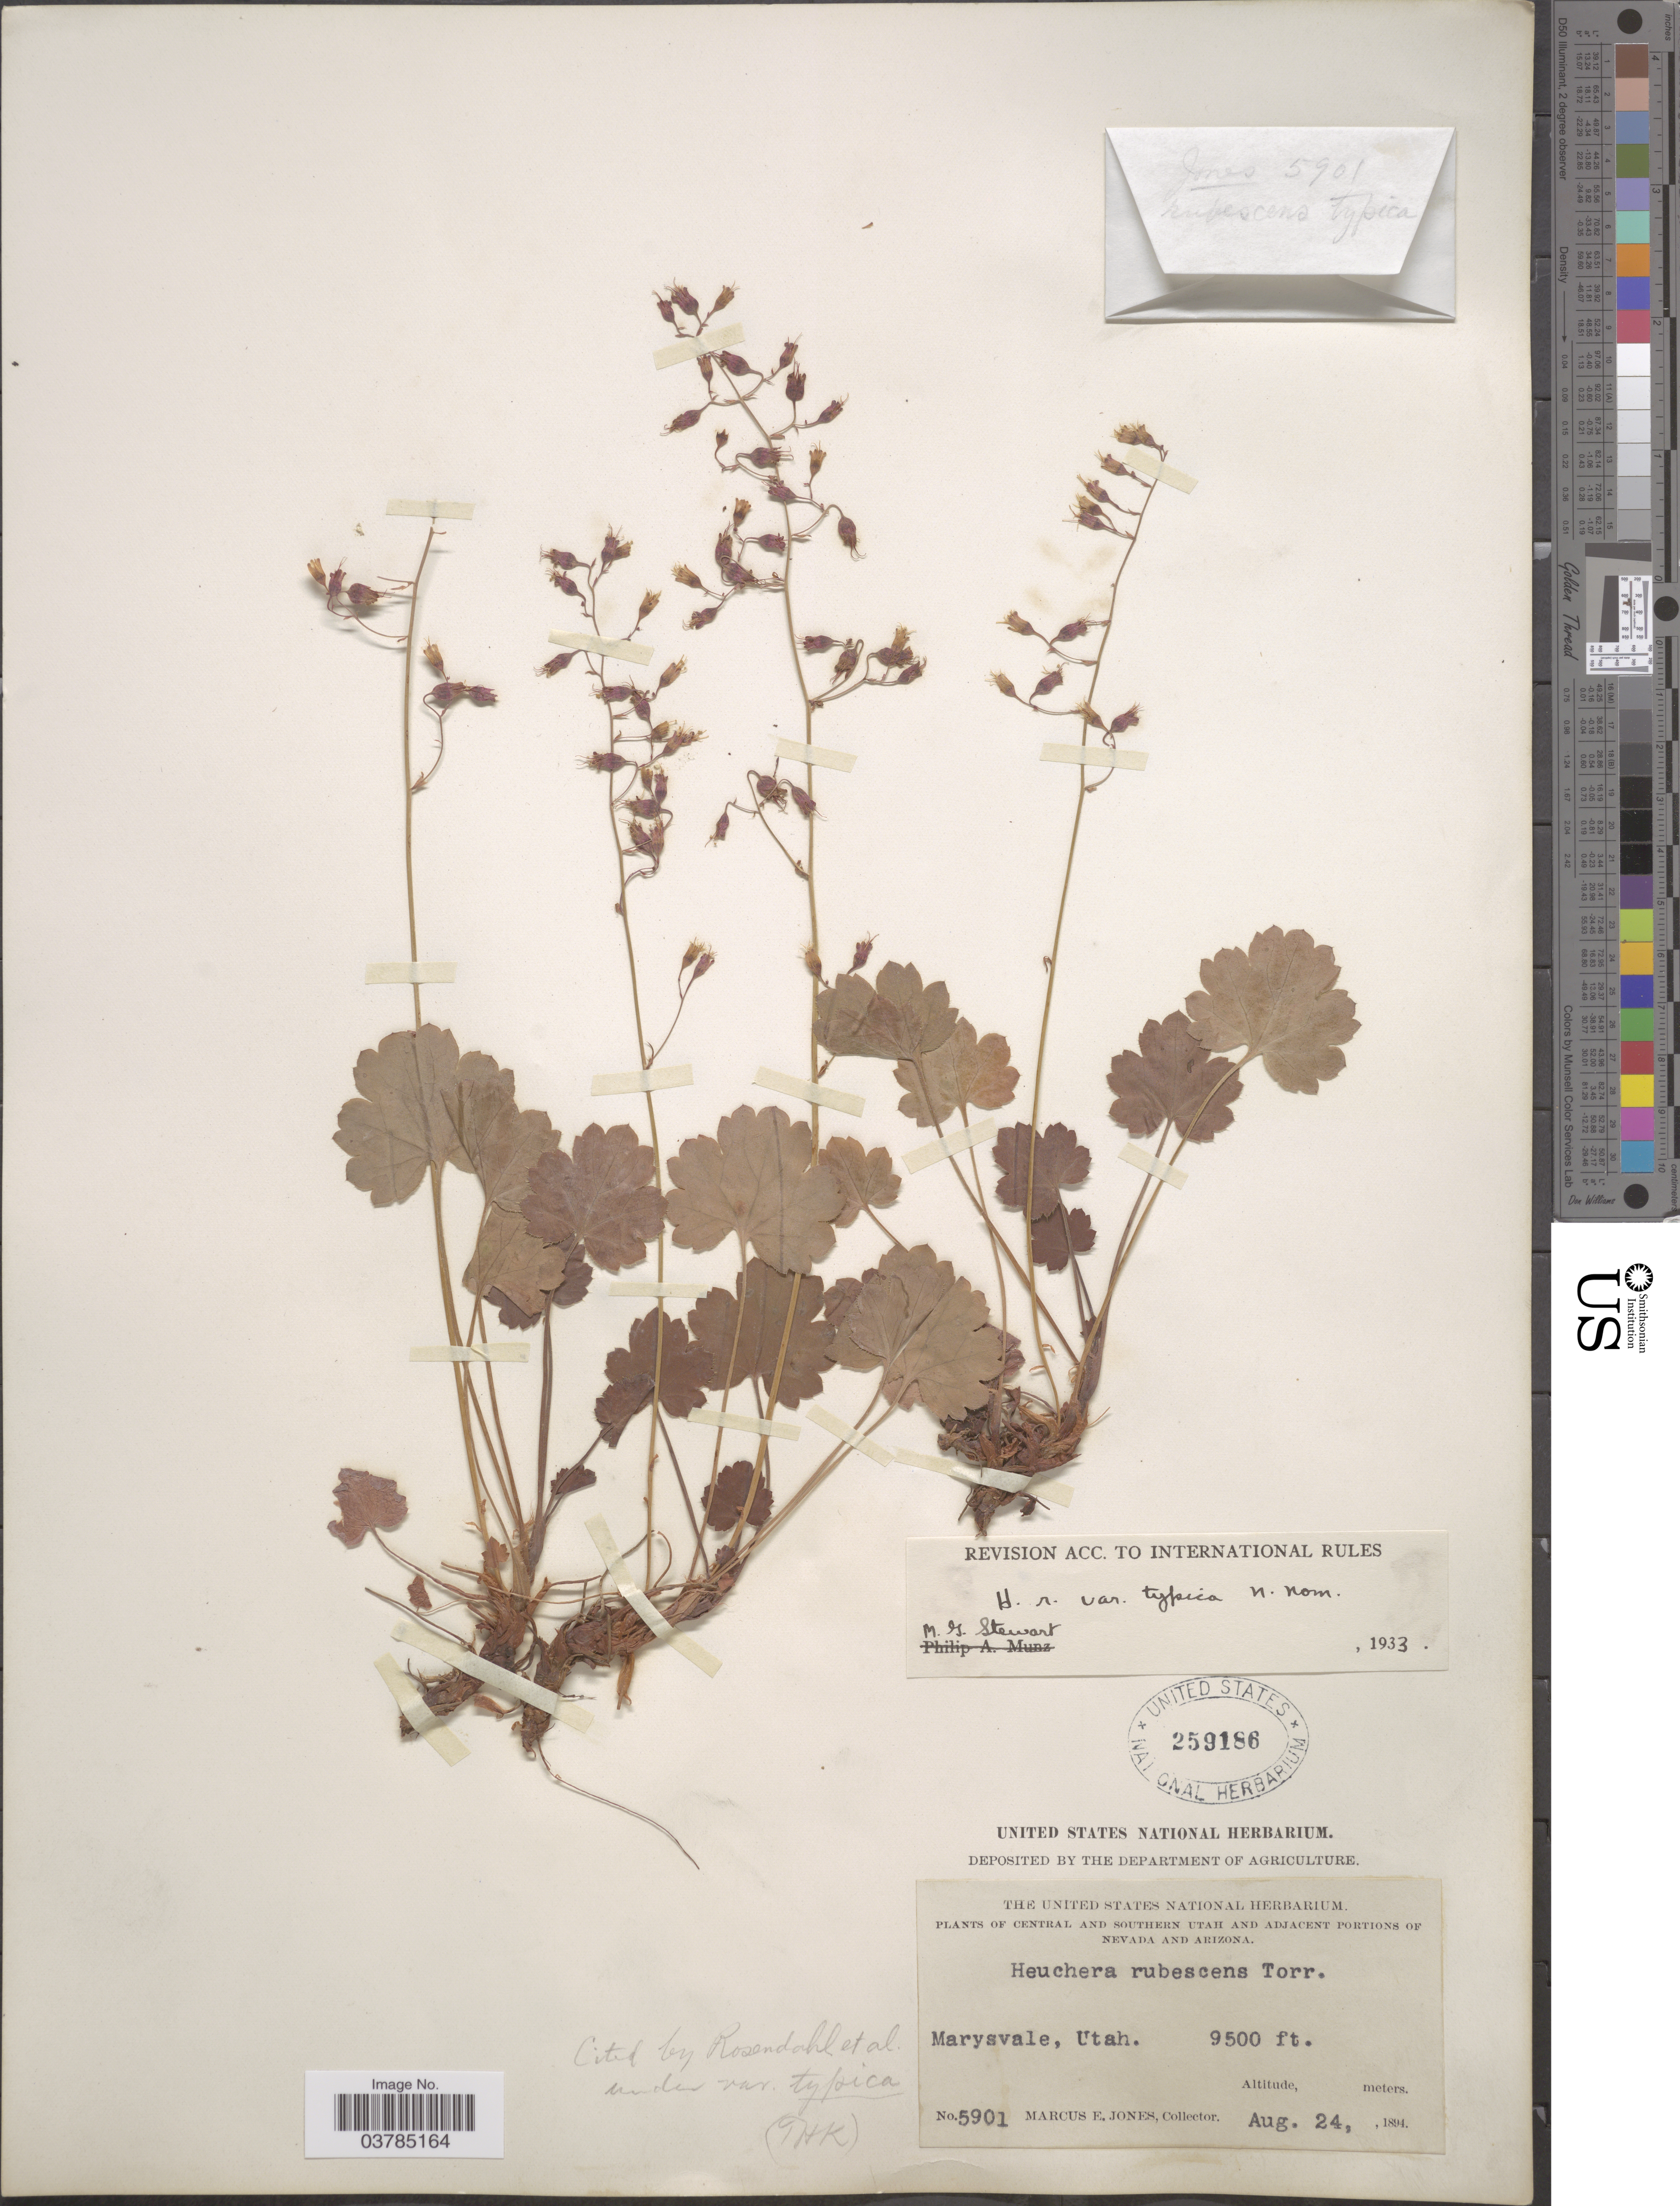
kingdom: Plantae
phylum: Tracheophyta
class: Magnoliopsida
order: Saxifragales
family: Saxifragaceae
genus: Heuchera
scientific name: Heuchera rubescens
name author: Torr.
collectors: M. E. Jones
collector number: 5901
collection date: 1894-08-24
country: United States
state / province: Utah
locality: Central and Southern Utah. Marysvale.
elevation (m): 2896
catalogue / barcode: US 259186